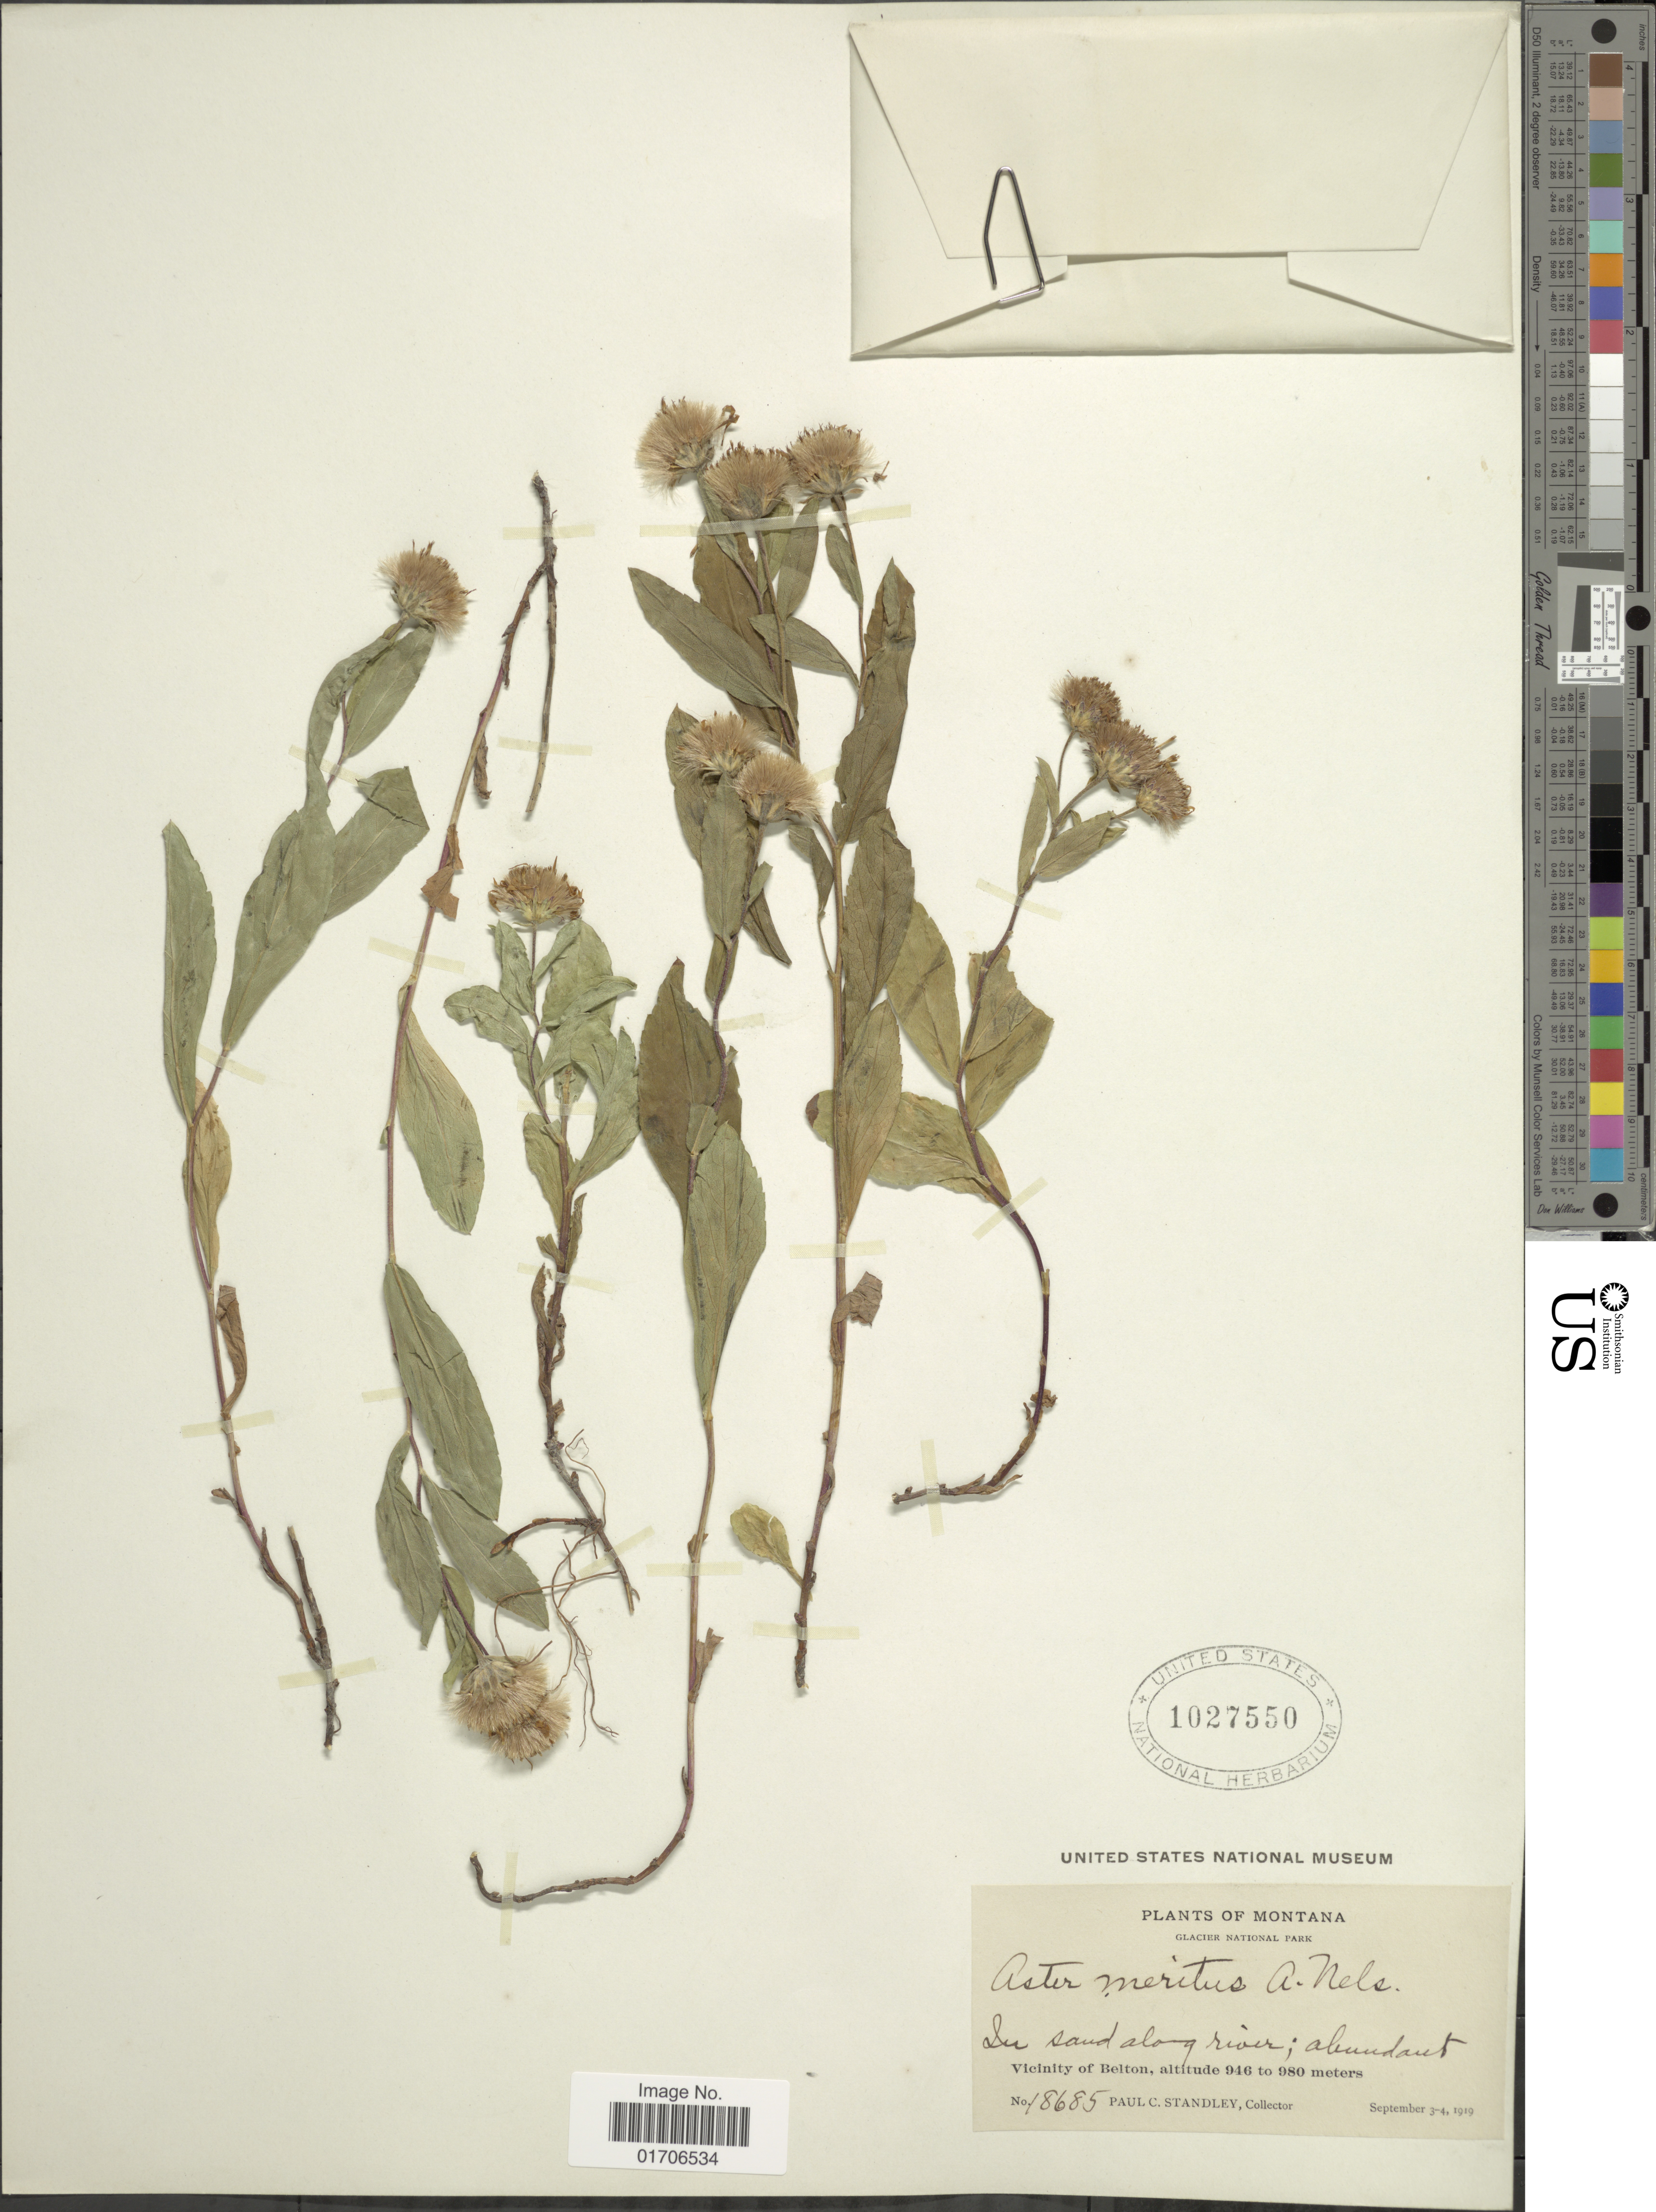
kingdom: Plantae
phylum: Tracheophyta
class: Magnoliopsida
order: Asterales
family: Asteraceae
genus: Eurybia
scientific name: Eurybia merita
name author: (A. Nelson) G.L. Nesom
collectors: P. C. Standley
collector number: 18685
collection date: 1919-09-03/1919-09-04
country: United States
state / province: Montana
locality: Glacier National Park. In sand along river; abundant. Vicinity of Belton.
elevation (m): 946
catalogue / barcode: US 1027550